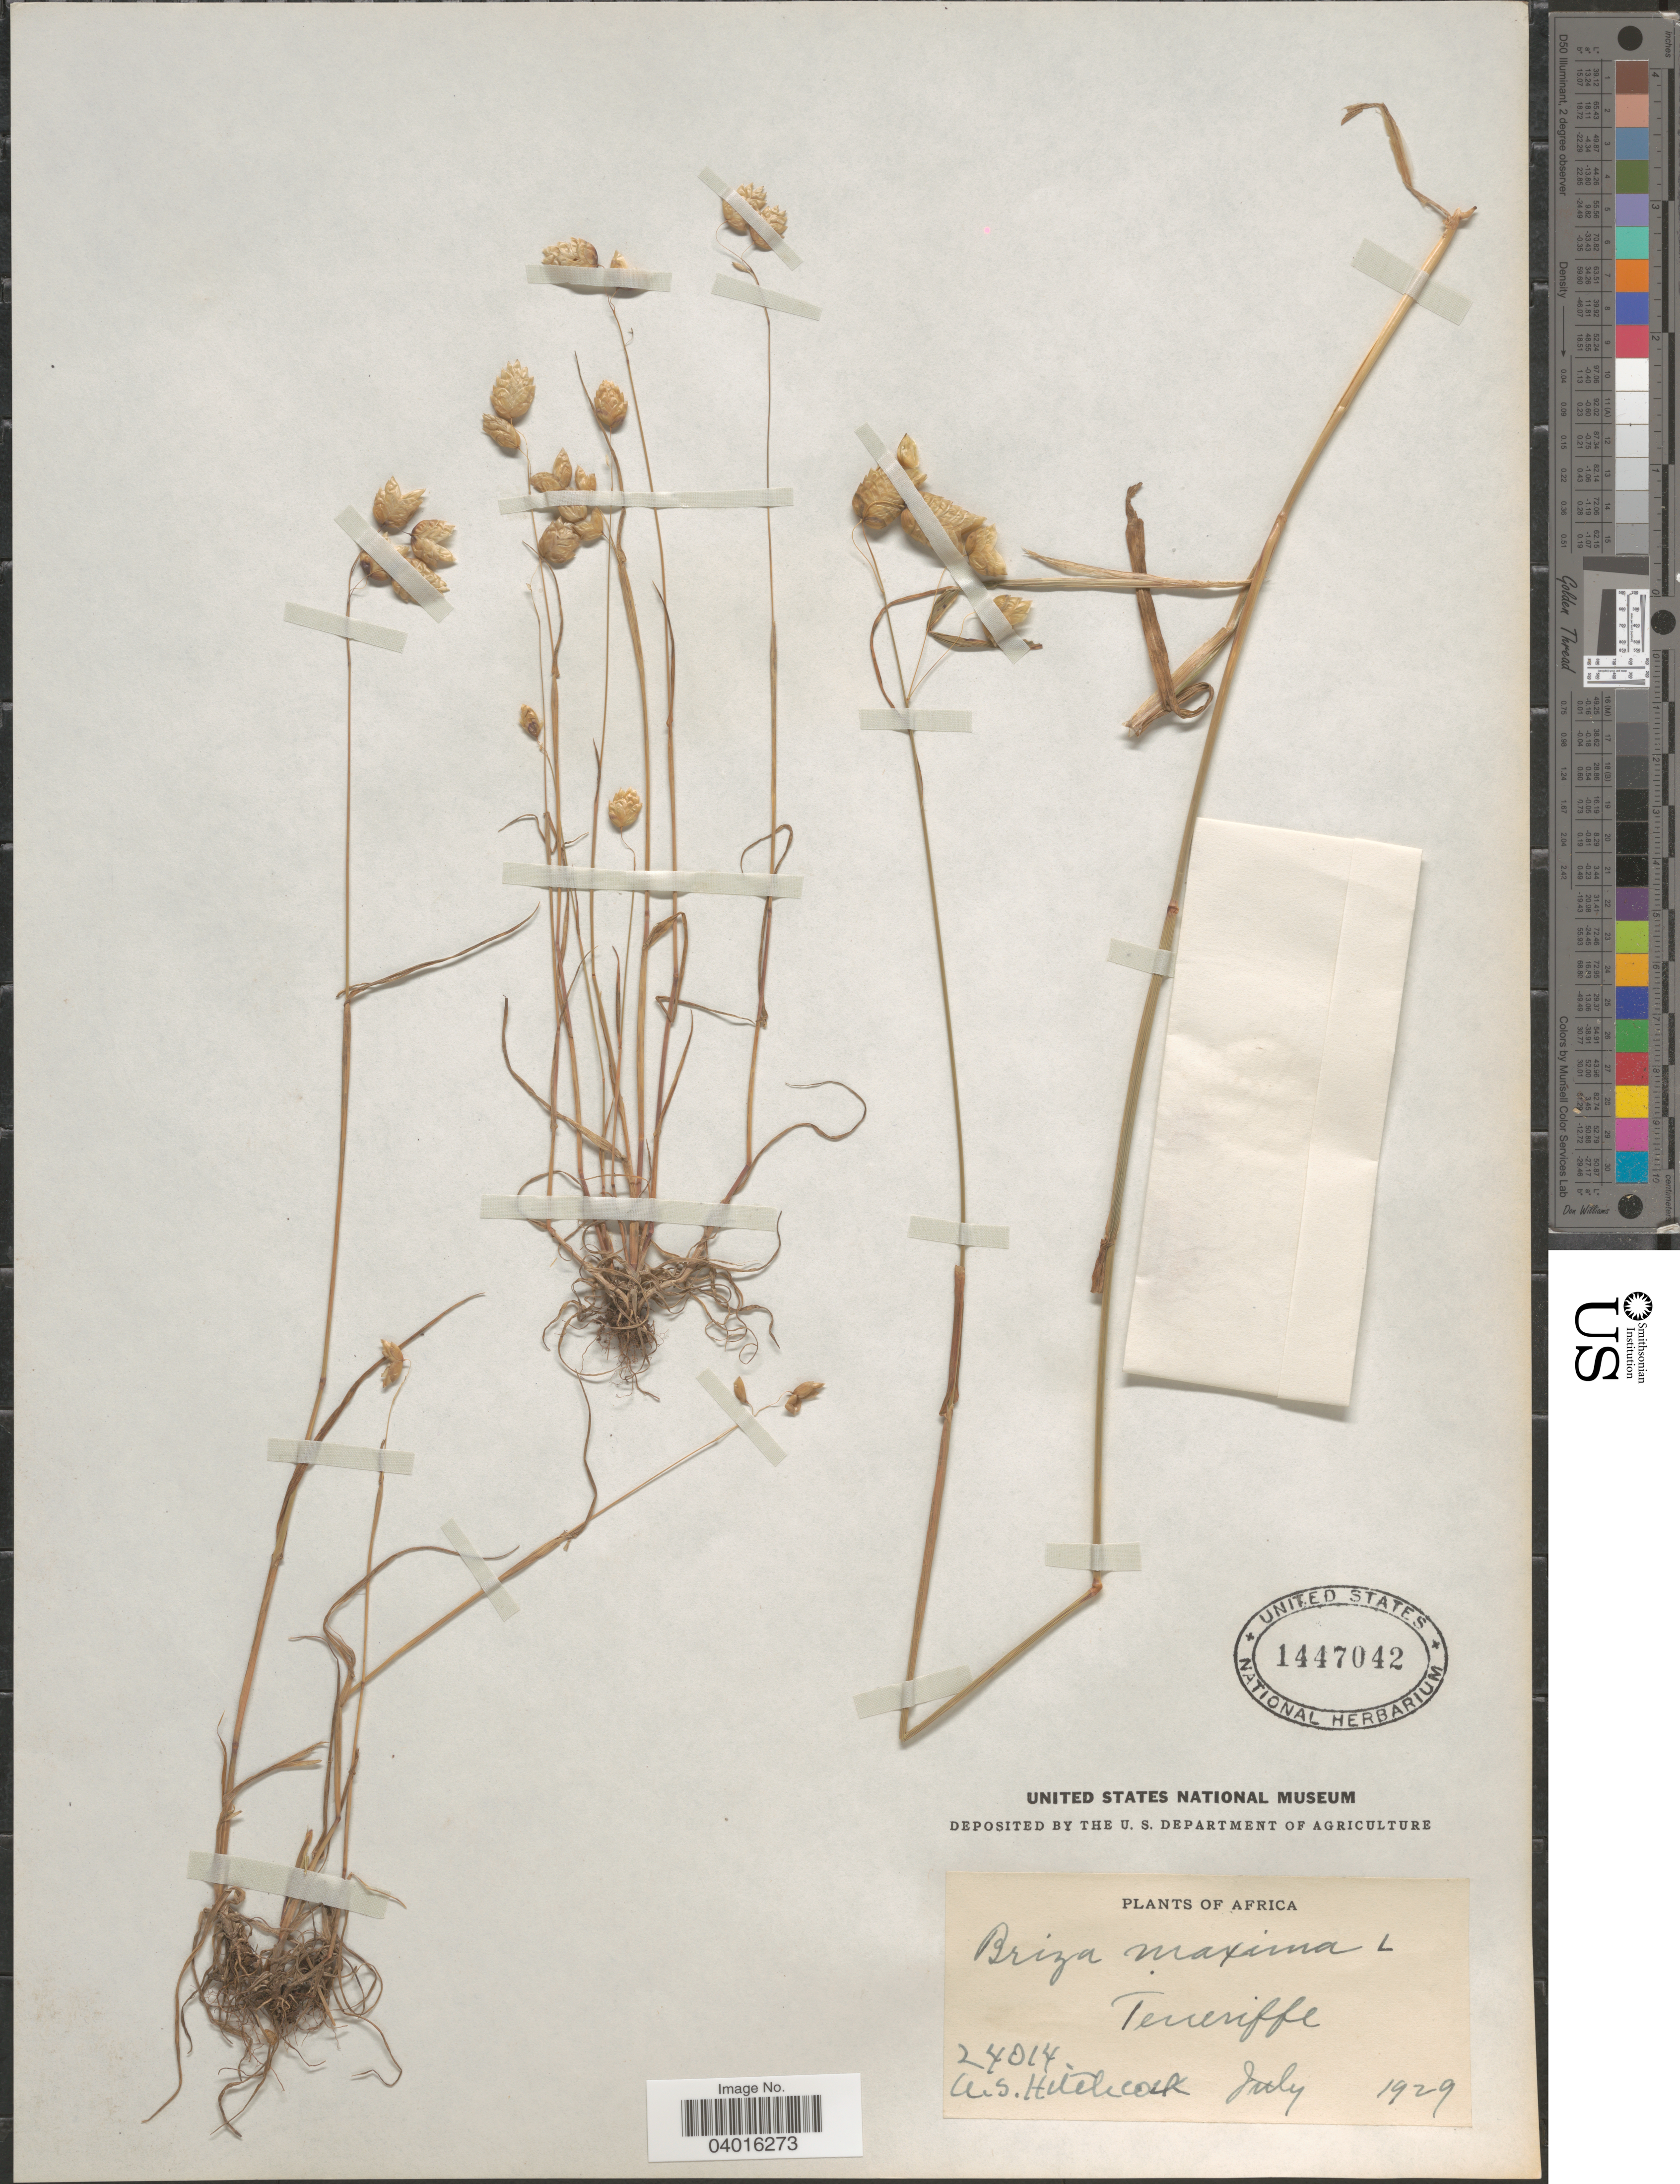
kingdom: Plantae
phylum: Tracheophyta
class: Liliopsida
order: Poales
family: Poaceae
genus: Briza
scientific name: Briza maxima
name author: L.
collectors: A. S. Hitchcock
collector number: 24014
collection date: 1929-07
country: Spain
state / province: Canarias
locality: Teneriffe.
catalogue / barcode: US 1447042